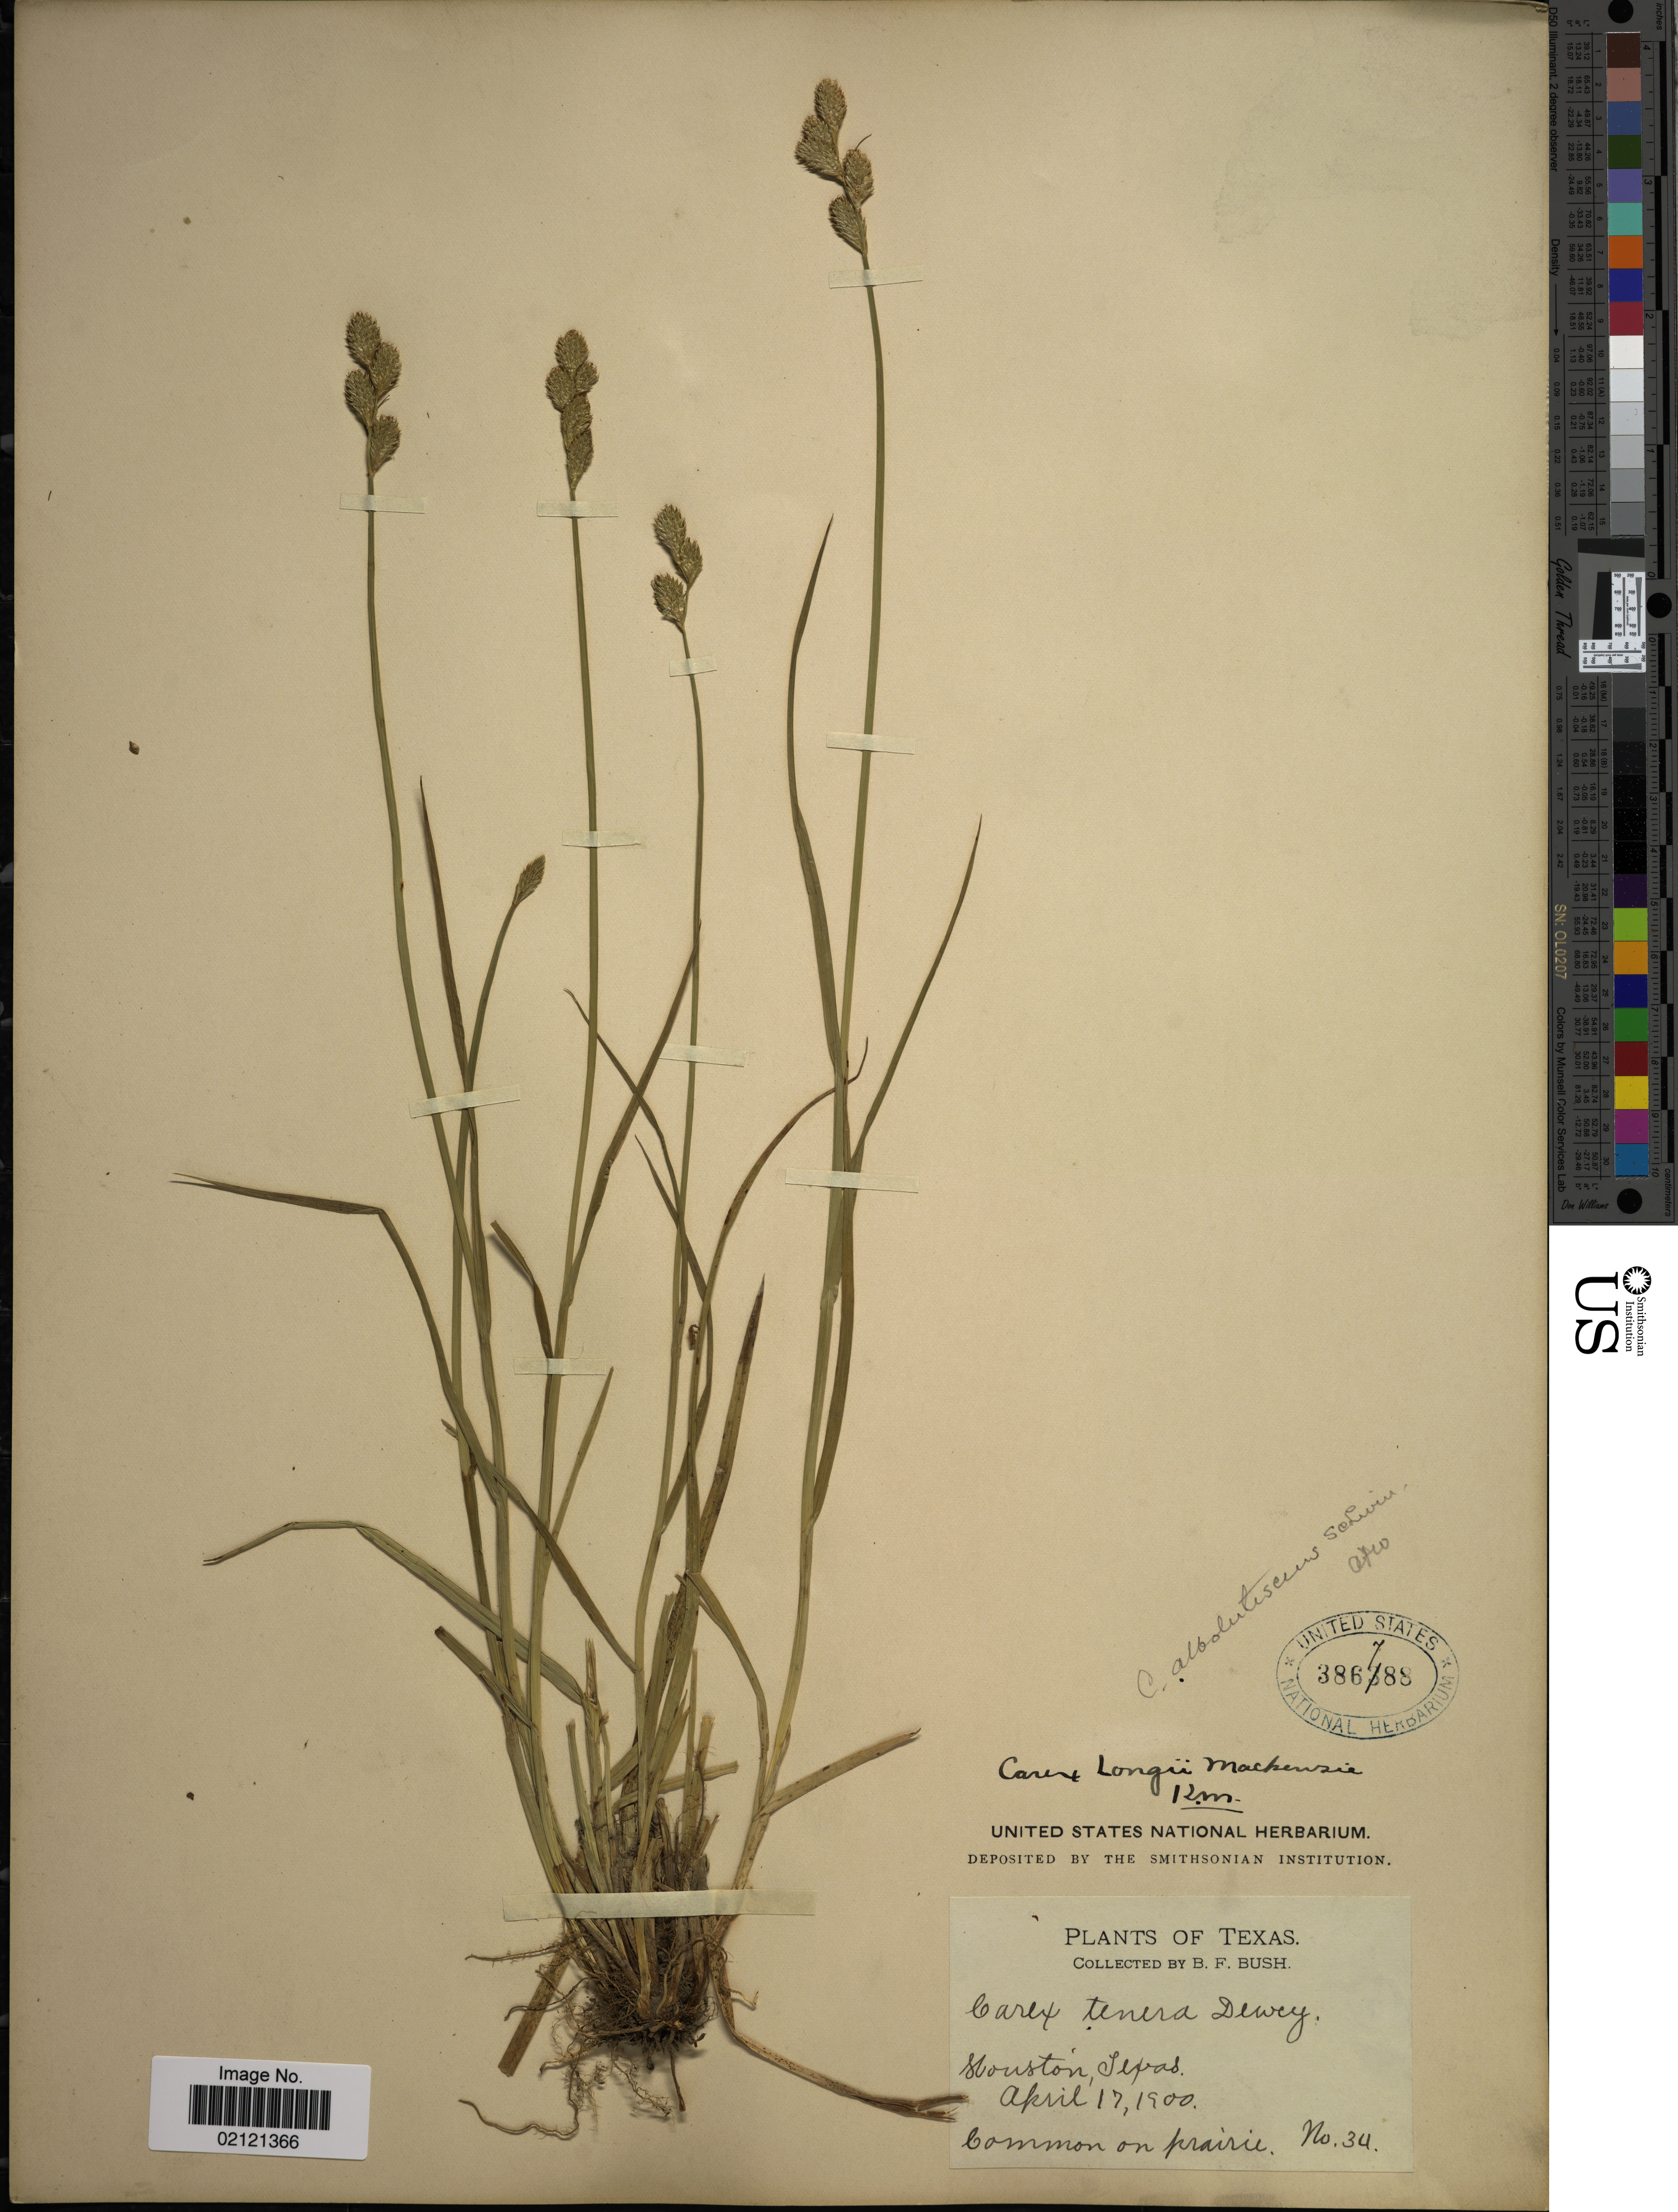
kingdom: Plantae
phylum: Tracheophyta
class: Liliopsida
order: Poales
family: Cyperaceae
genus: Carex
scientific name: Carex longii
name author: Mack.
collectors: B. F. Bush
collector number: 34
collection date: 1900-04-17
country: United States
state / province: Texas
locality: Houston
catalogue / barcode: US 386788